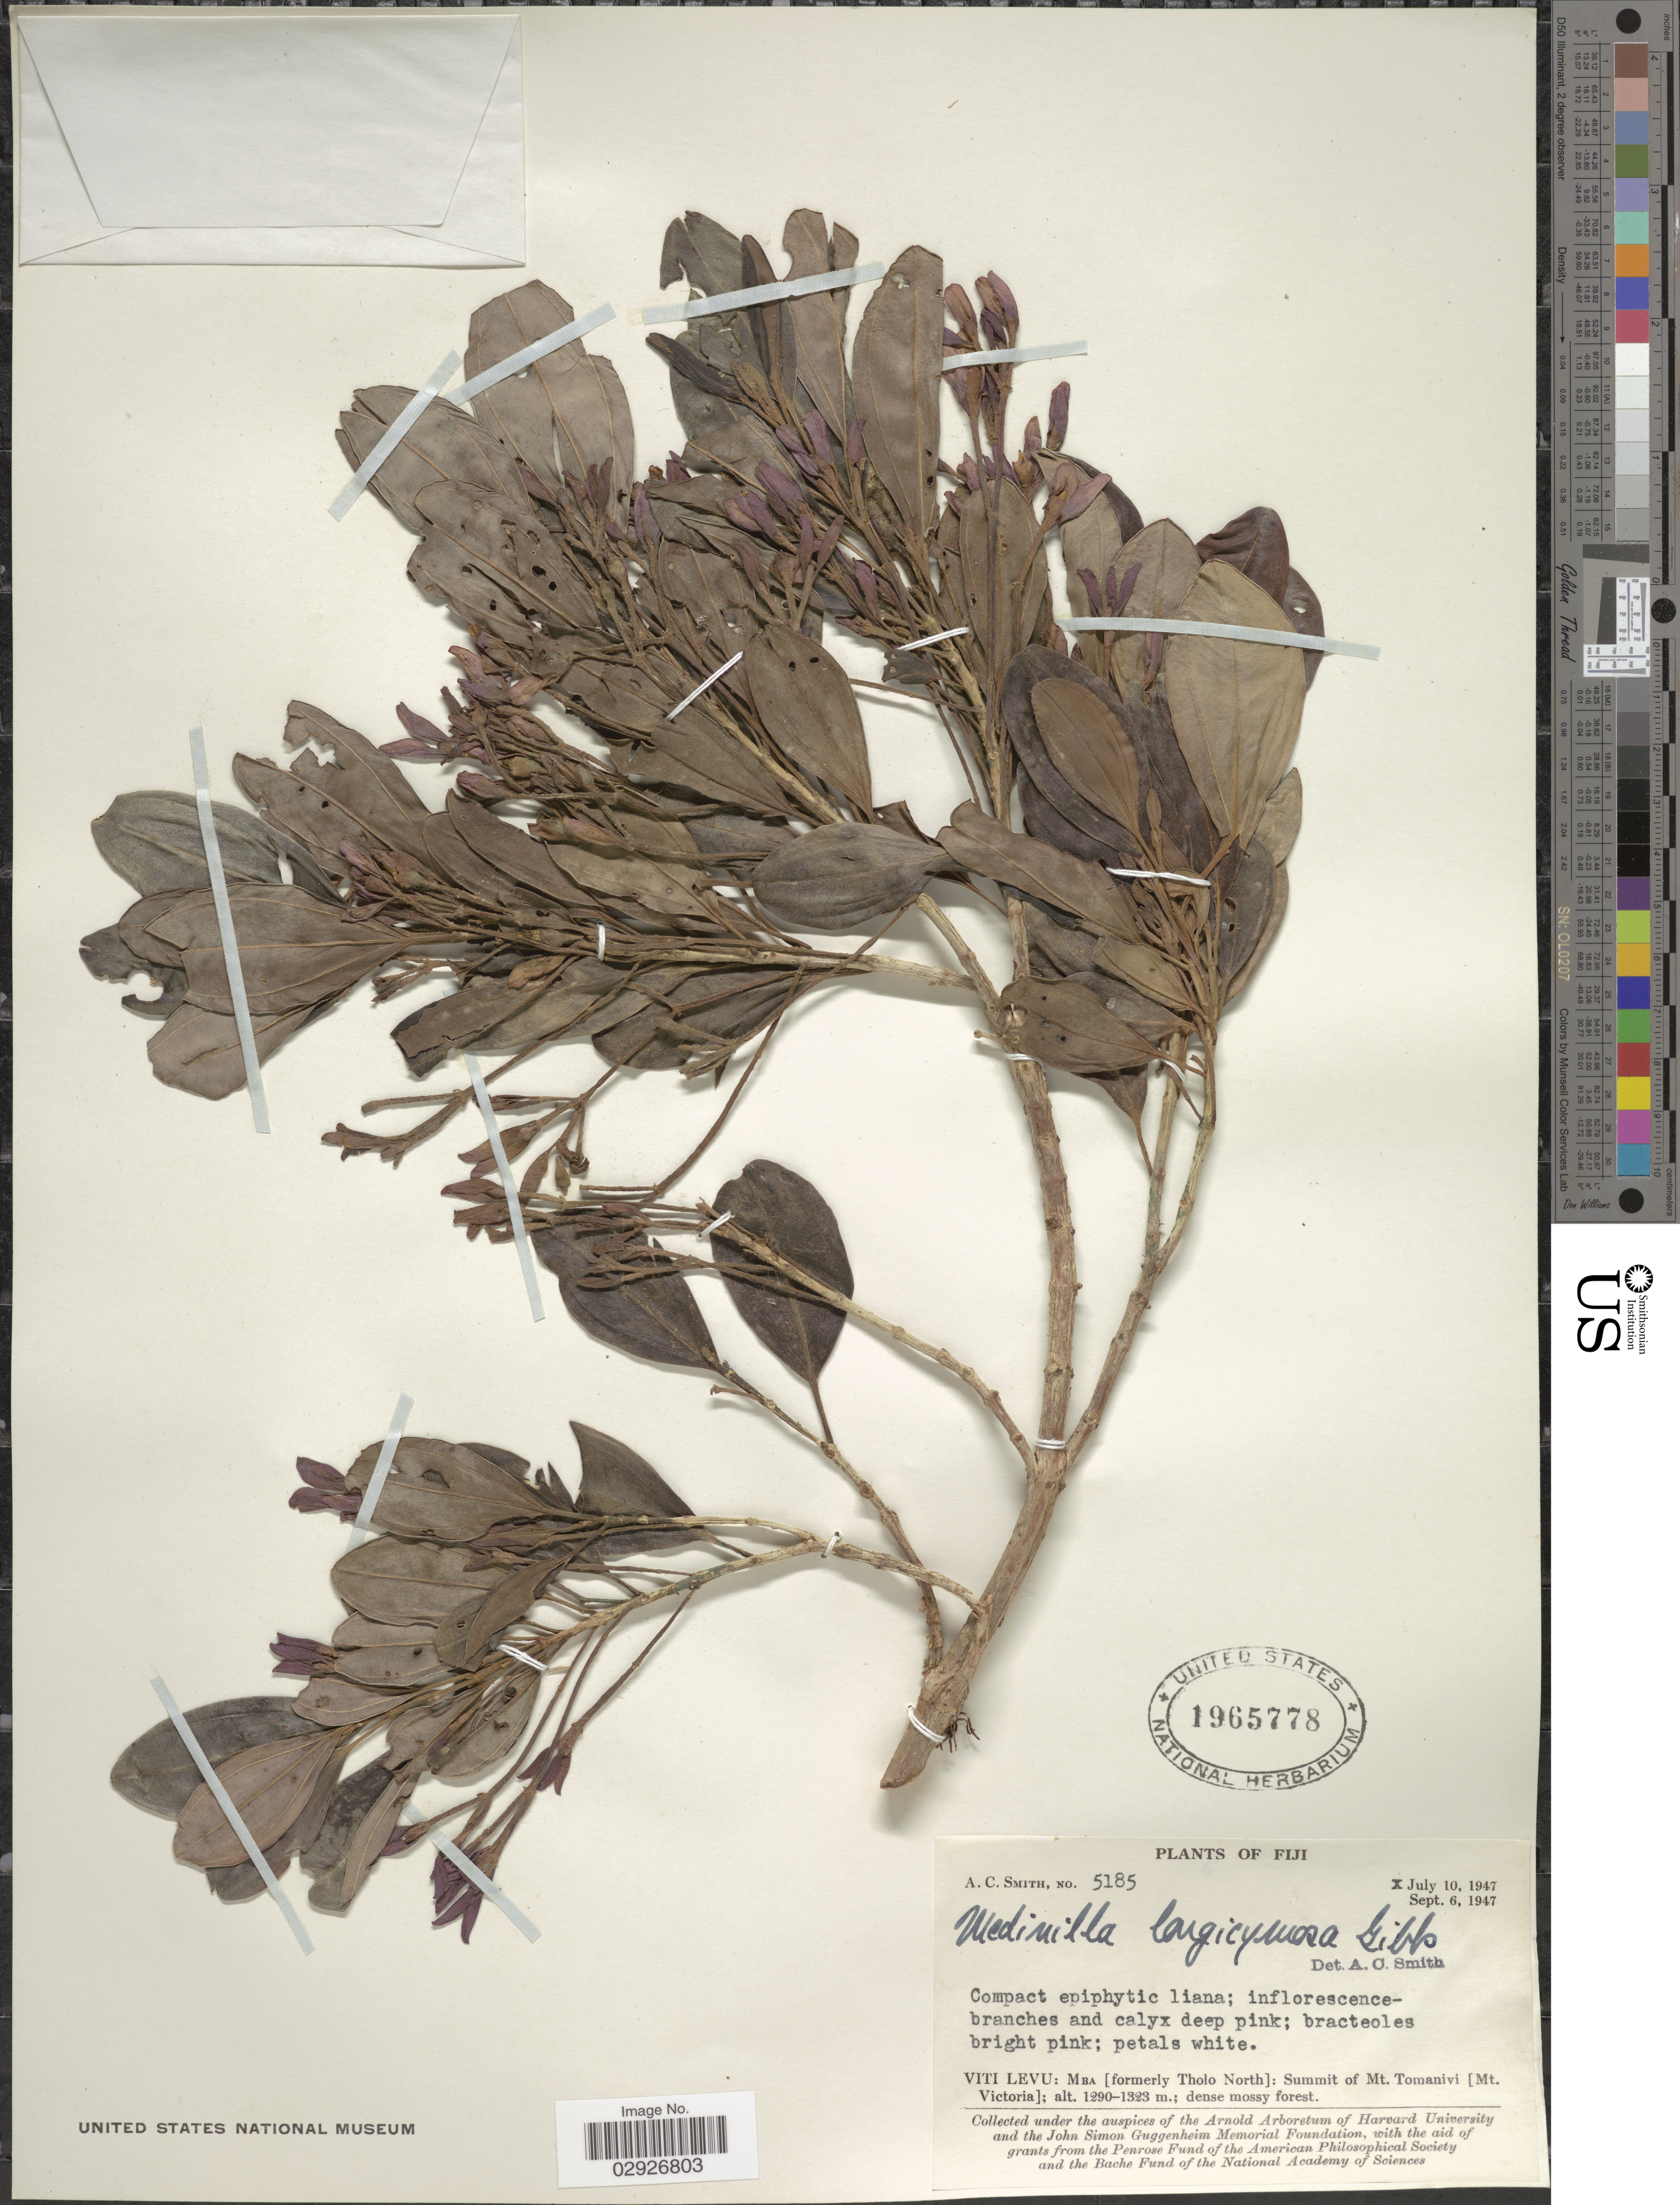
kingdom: Plantae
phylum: Tracheophyta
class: Magnoliopsida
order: Myrtales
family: Melastomataceae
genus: Medinilla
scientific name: Medinilla longicymosa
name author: Gibbs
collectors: A. C. Smith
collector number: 5185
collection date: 1947-07-10/1947-09-06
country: Fiji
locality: Viti Levu: Mba [formerly Tholo North]: Summit of Mt. Tomanivi [Mt. Victoria].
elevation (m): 1290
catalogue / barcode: US 1965778